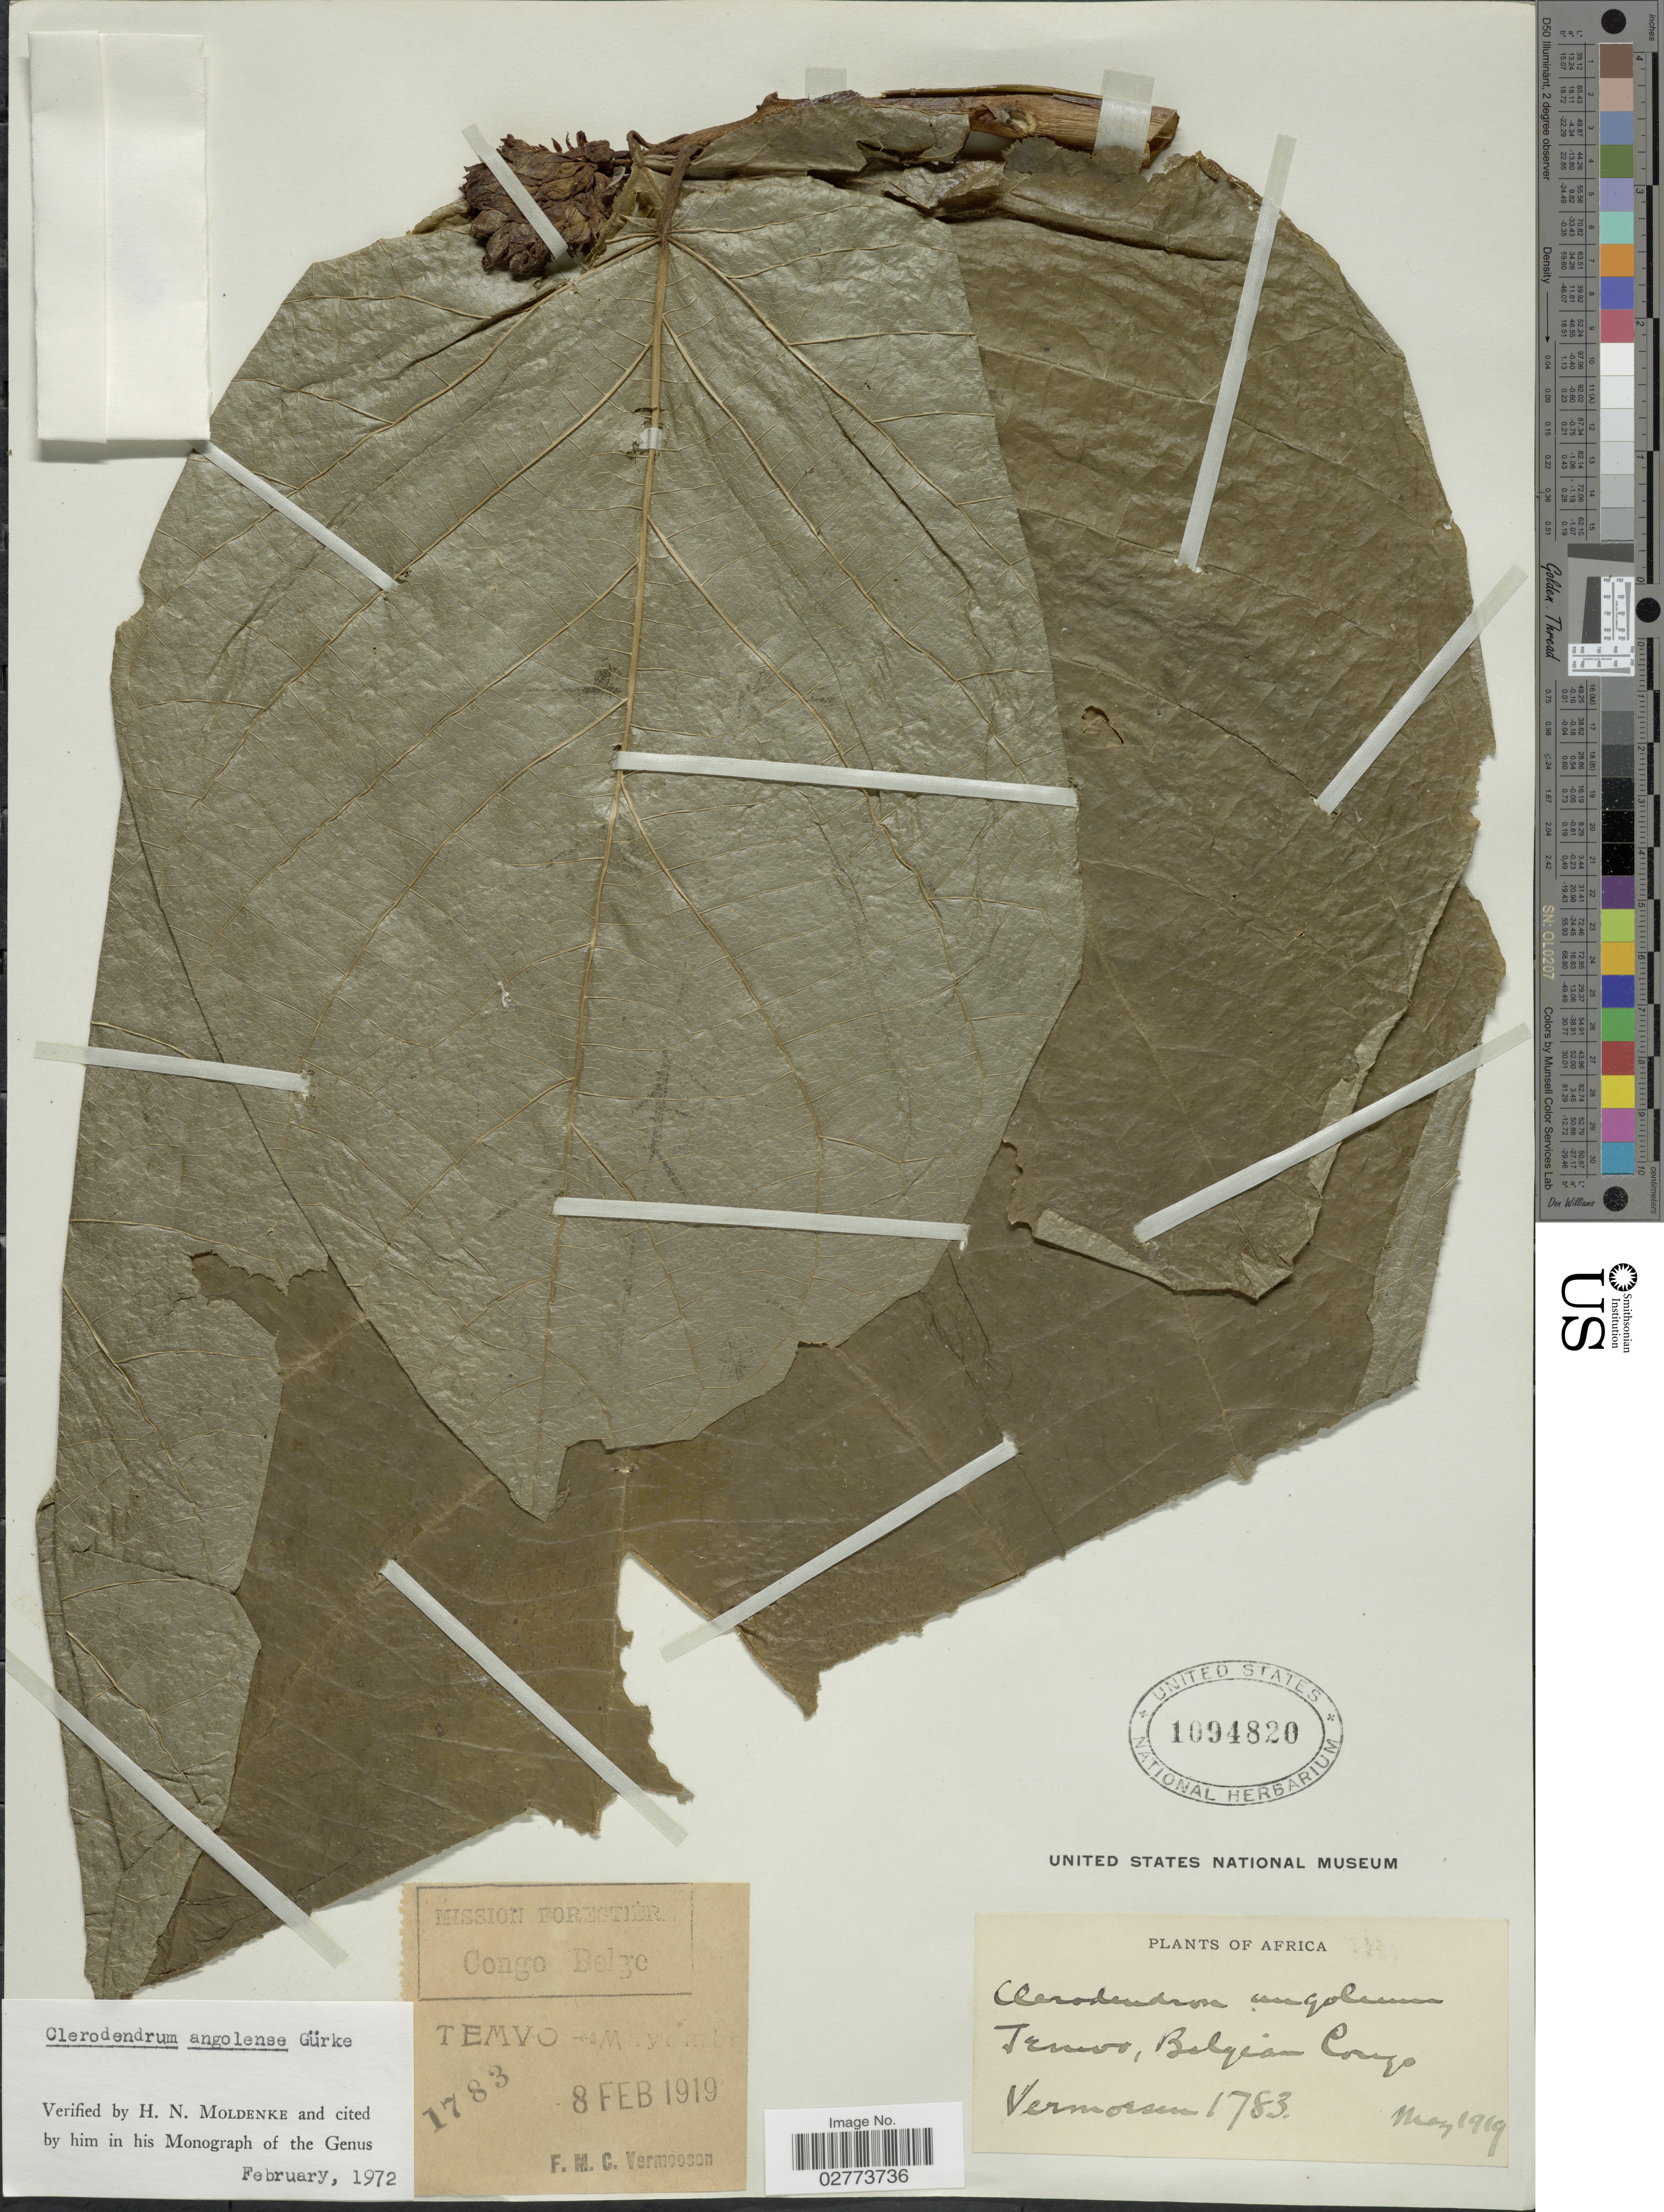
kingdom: Plantae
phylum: Tracheophyta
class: Magnoliopsida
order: Lamiales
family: Lamiaceae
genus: Clerodendrum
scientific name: Clerodendrum angolense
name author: Gürke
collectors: C. Vermoesen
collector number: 1783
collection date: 1919-02-08/1919-05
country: Congo, Democratic Republic of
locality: Temvo-Mayombe, Belgian Congo.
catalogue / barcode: US 1094820